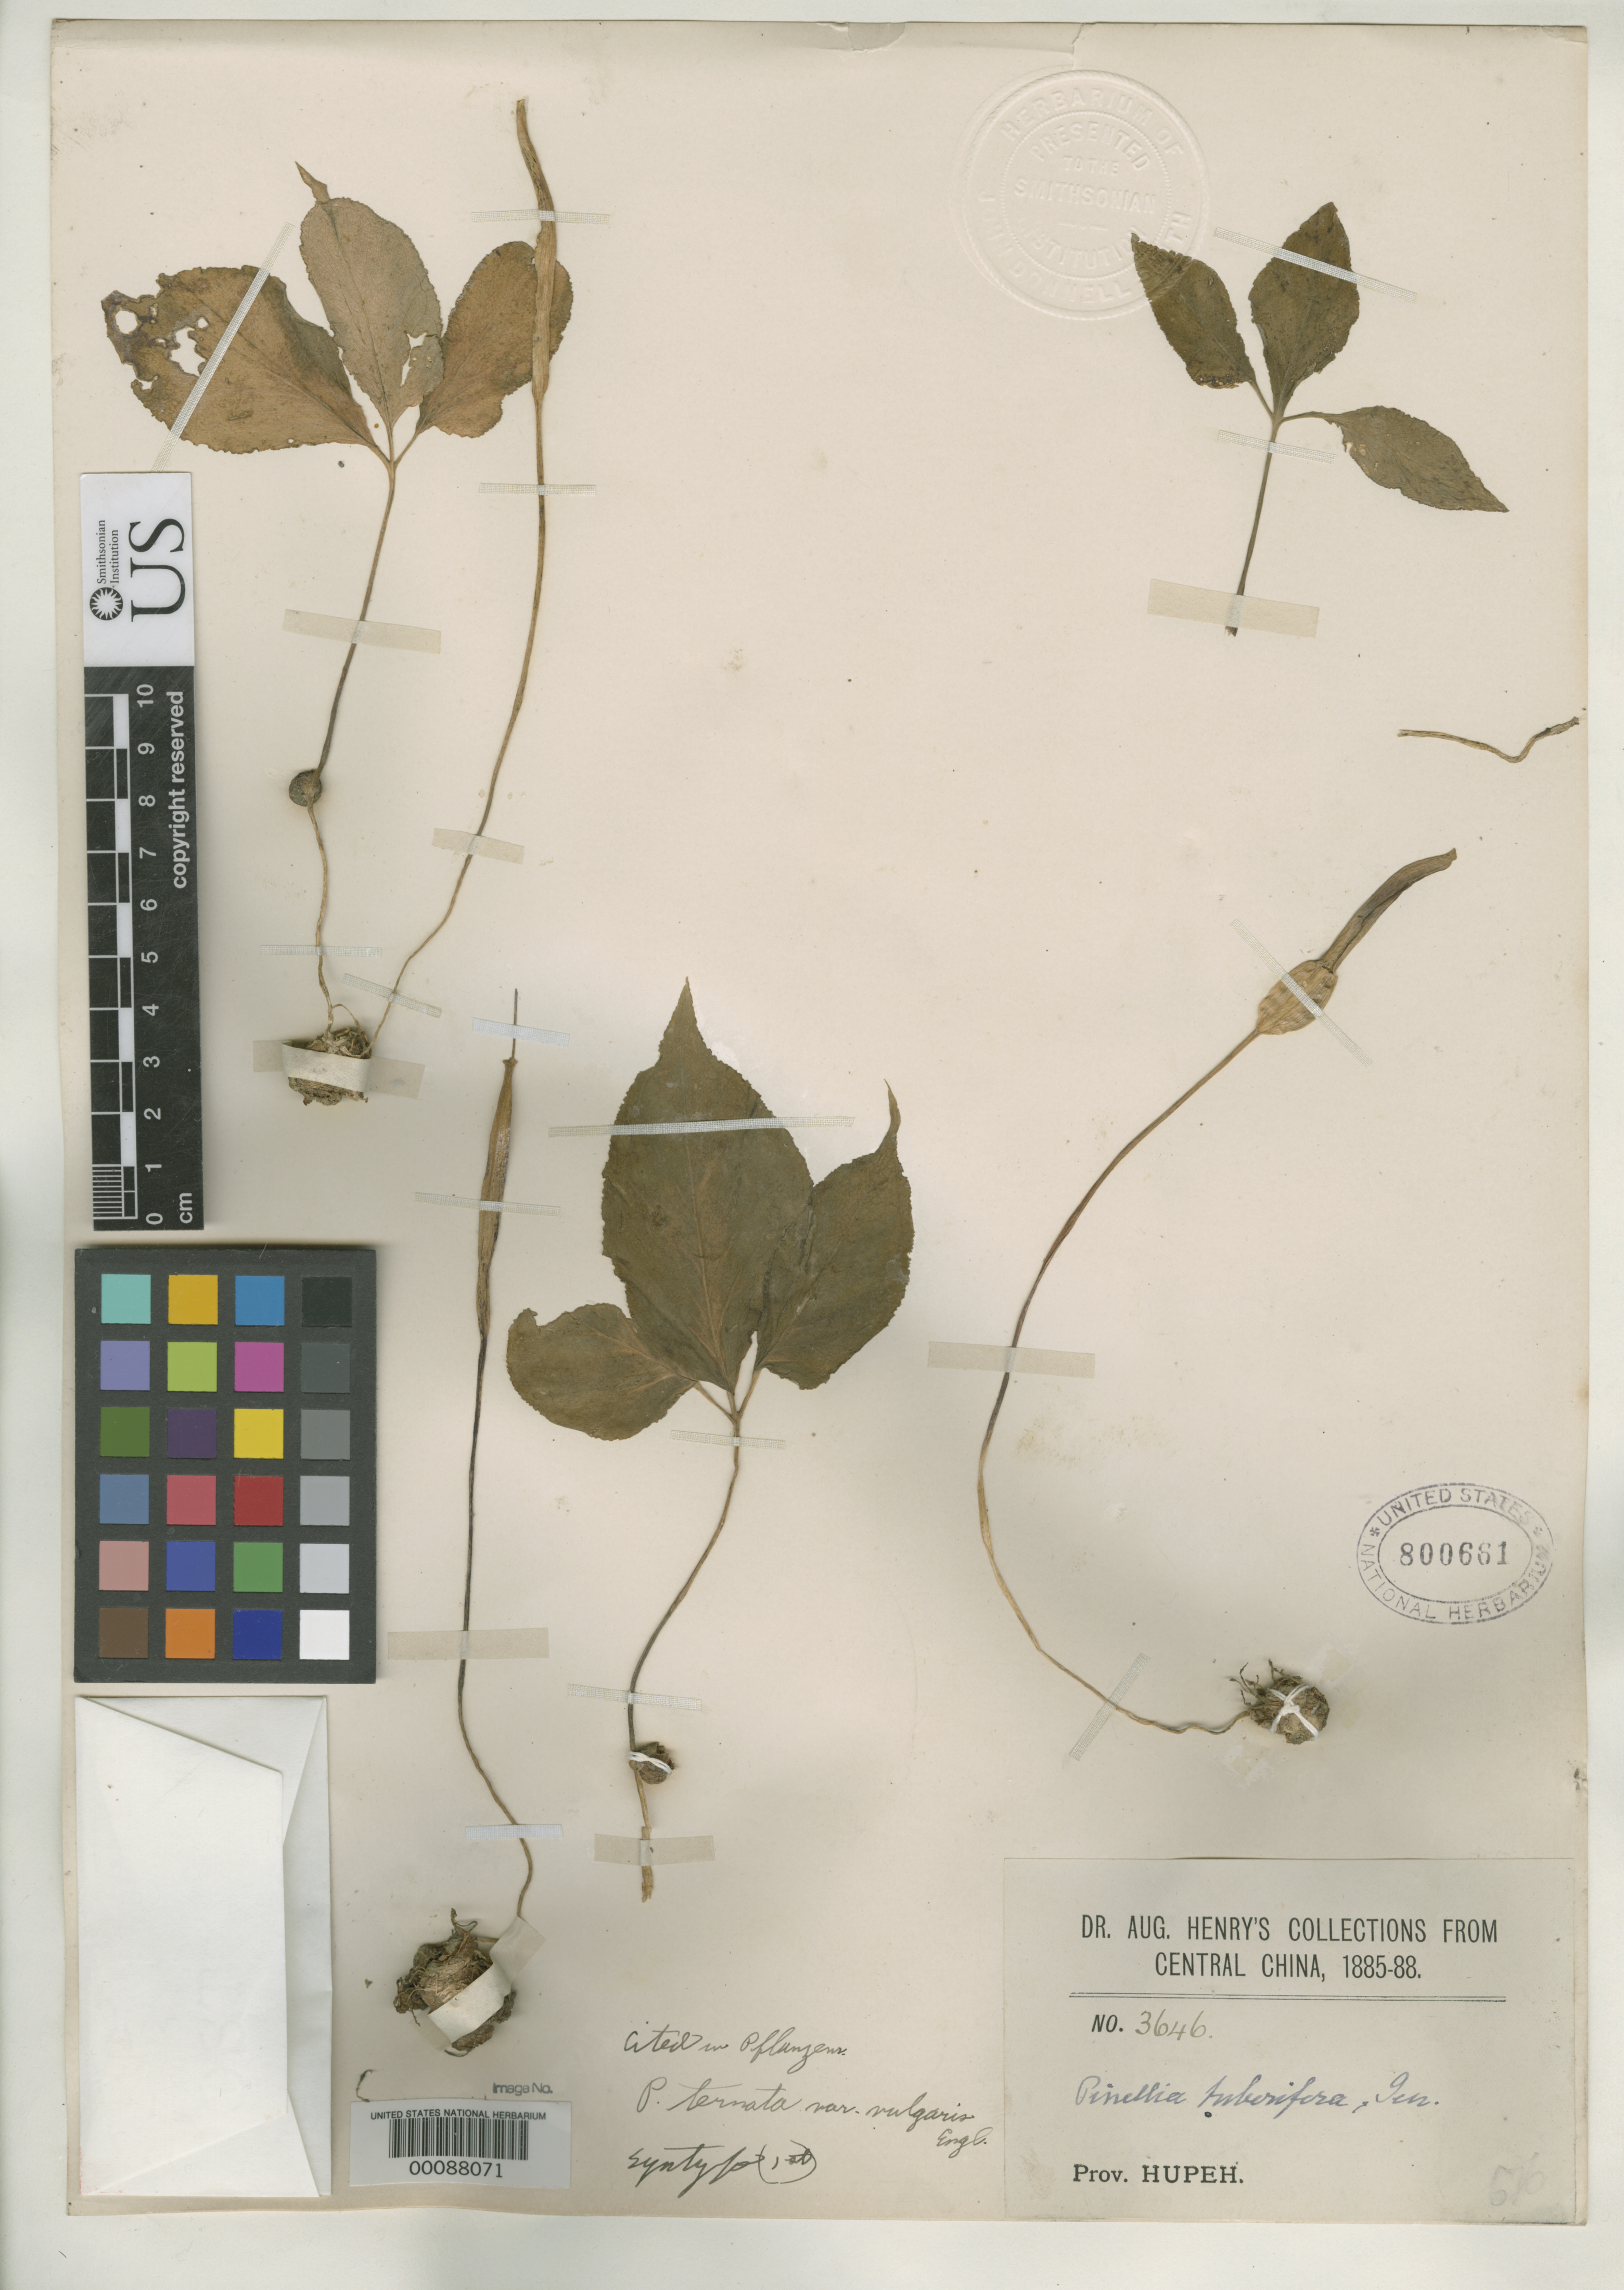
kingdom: Plantae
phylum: Tracheophyta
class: Liliopsida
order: Alismatales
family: Araceae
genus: Pinellia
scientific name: Pinellia ternata var. vulgaris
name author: Engl.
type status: Syntype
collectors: A. Henry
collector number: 3646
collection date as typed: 1885 to -- --- 1888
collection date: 1885/1888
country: China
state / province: Hubei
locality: Ichang.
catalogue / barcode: US 800661